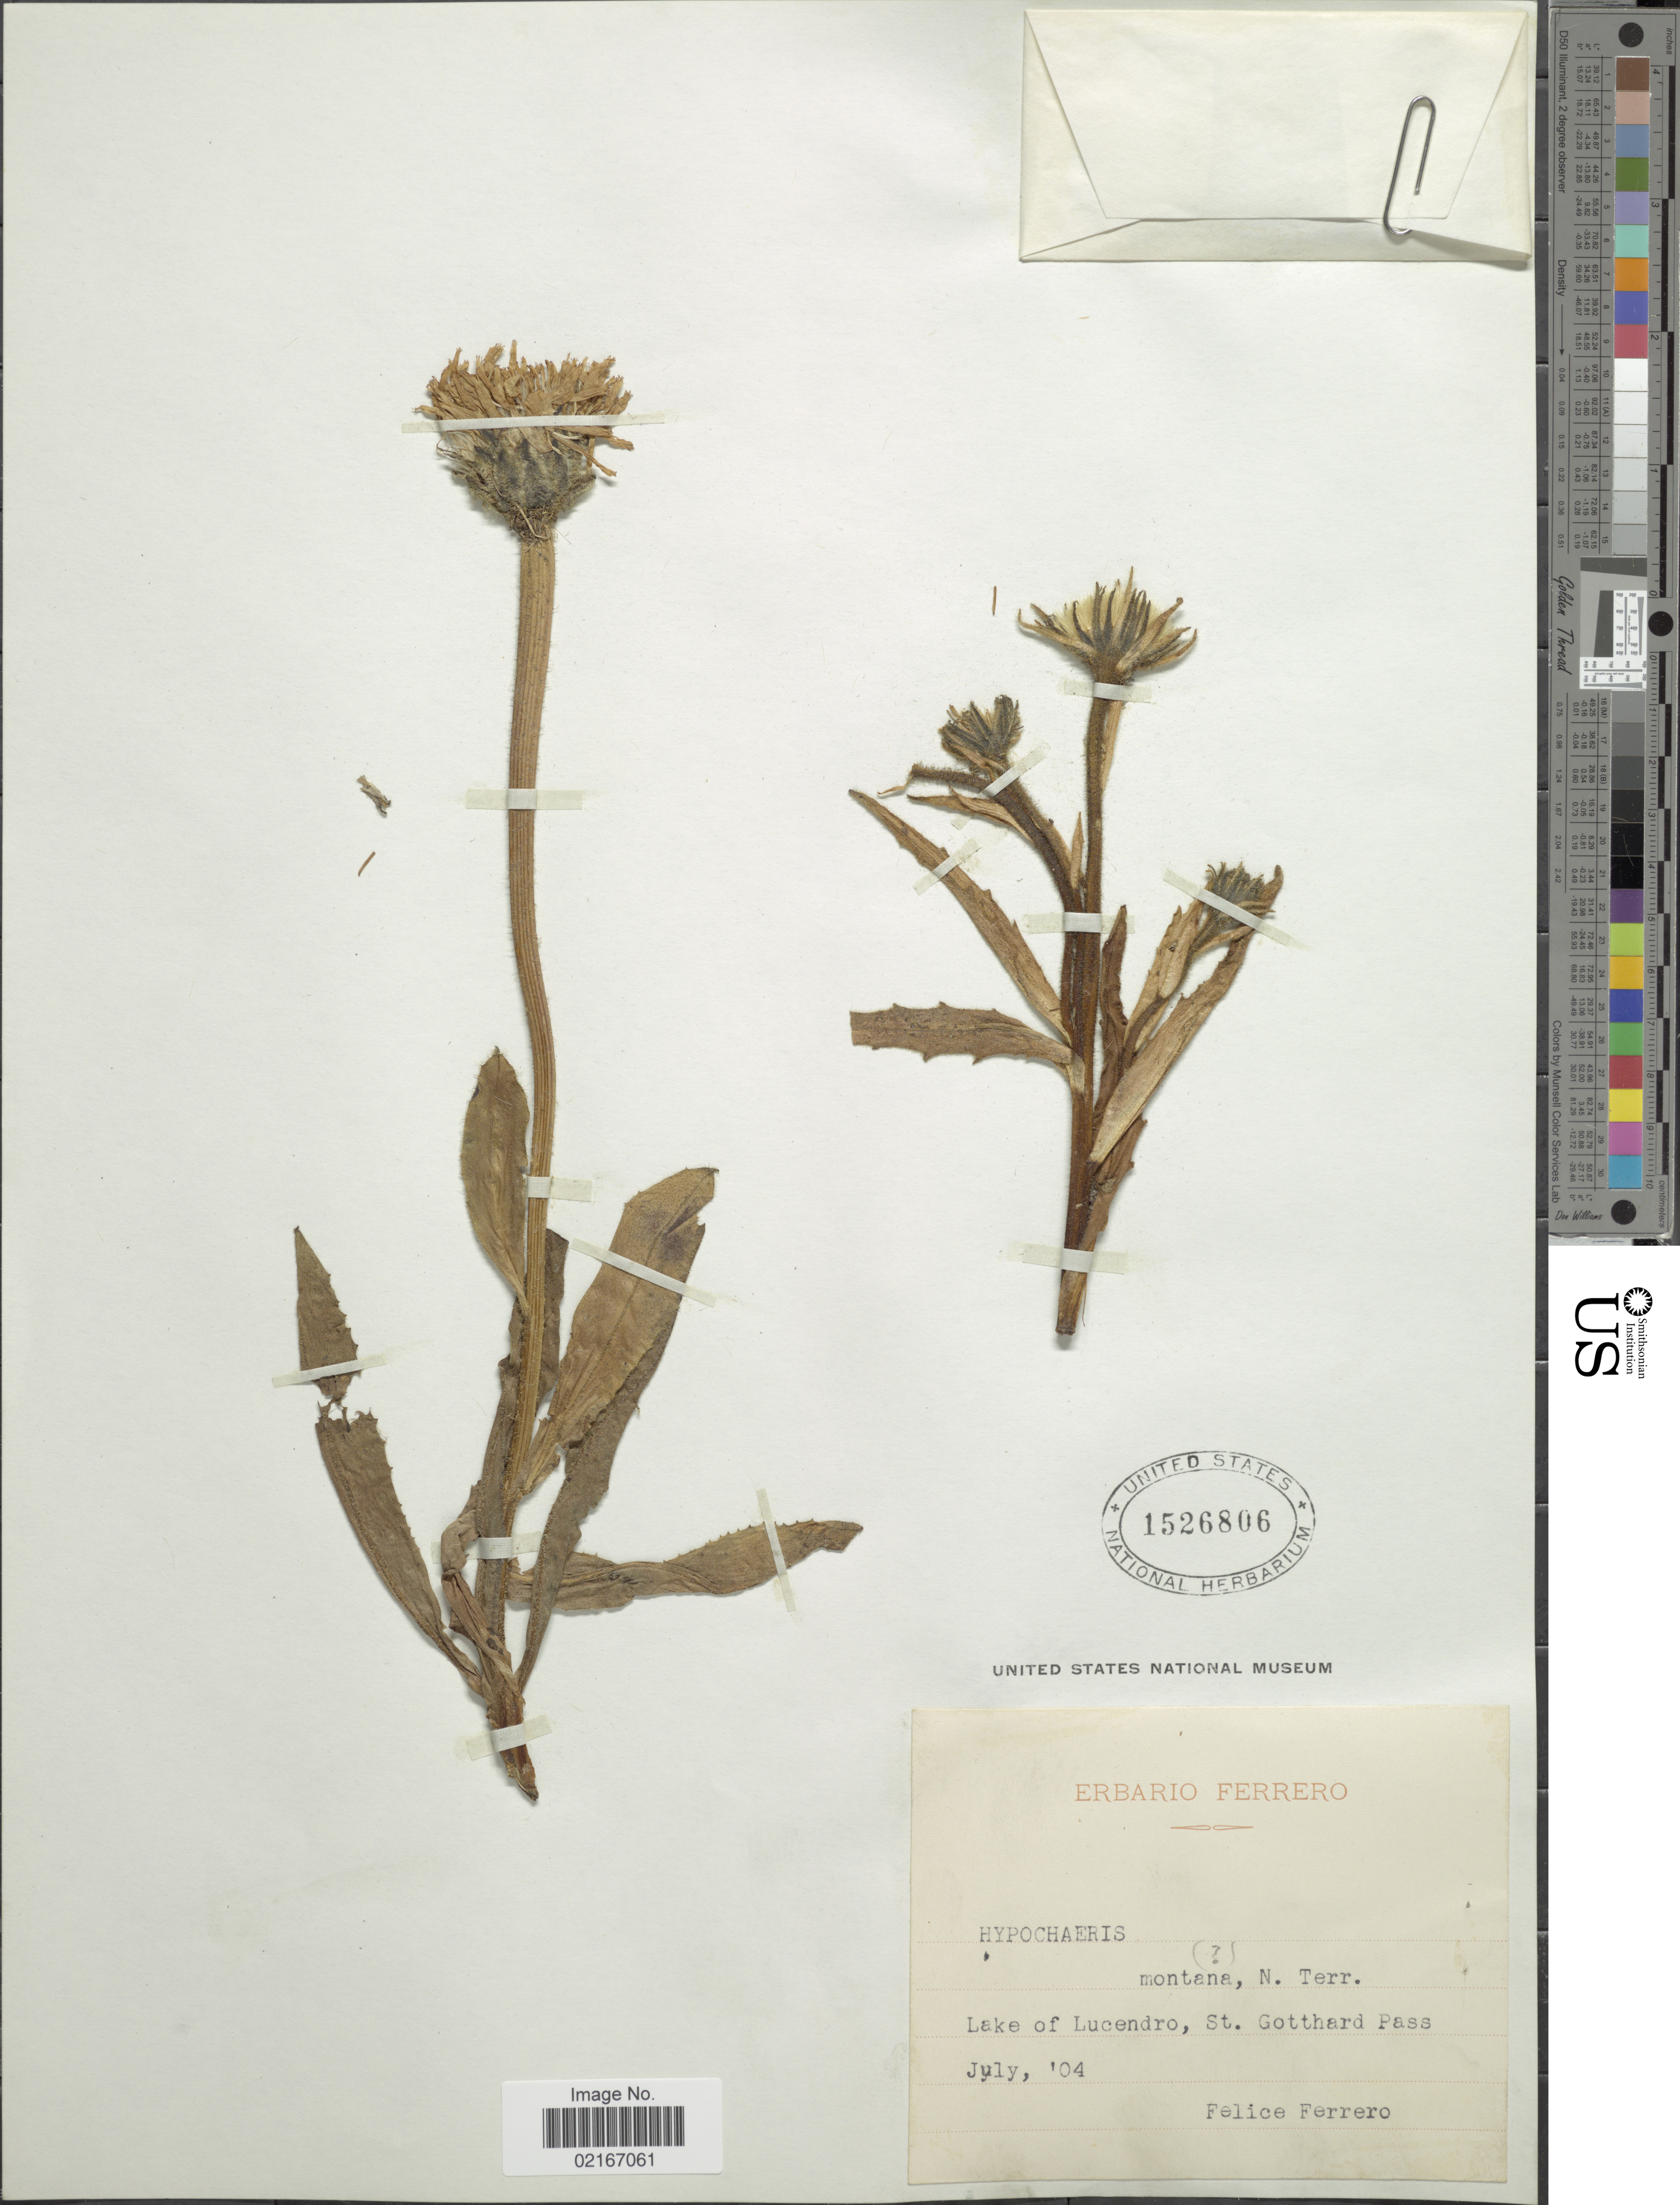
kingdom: Plantae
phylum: Tracheophyta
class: Magnoliopsida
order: Asterales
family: Asteraceae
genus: Hypochaeris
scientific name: Hypochaeris montana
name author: (Phil.) Reiche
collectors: F. Ferrero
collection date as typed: Transcribed d/m/y: /7/04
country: Switzerland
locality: Lake of Lucendro, St. Gotthard Pass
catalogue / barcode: US 1526806